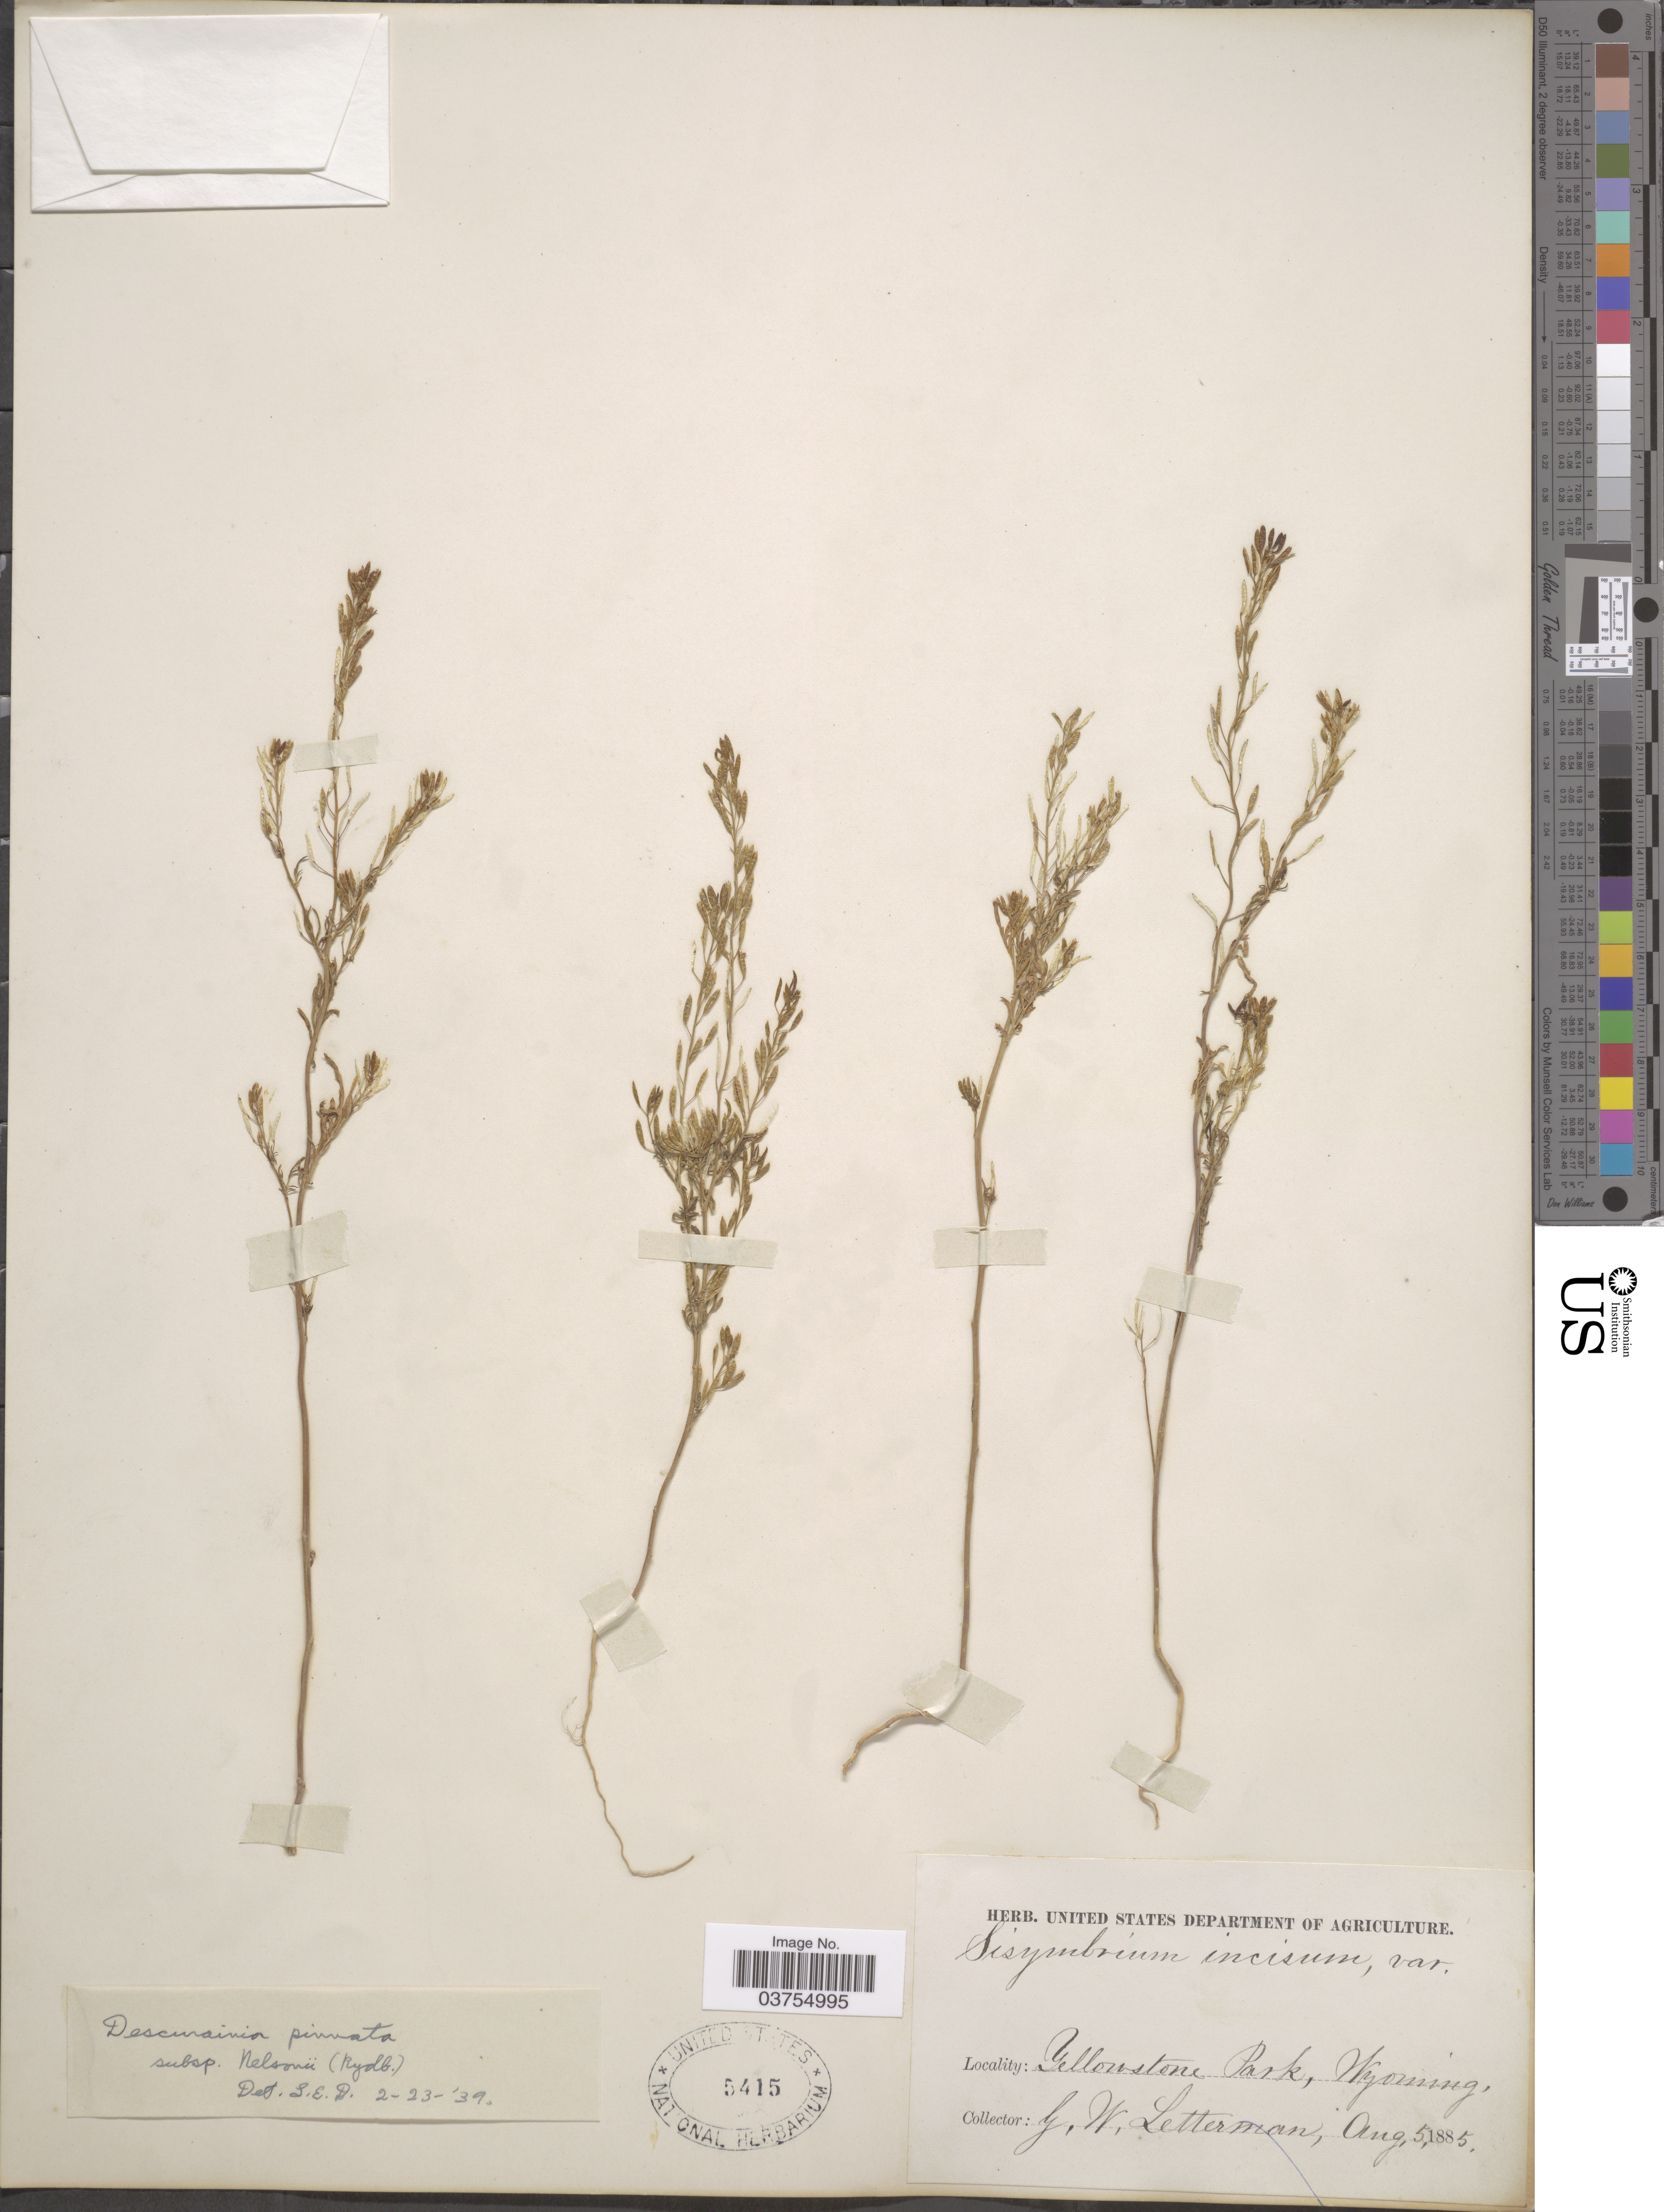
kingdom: Plantae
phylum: Tracheophyta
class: Magnoliopsida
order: Brassicales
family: Brassicaceae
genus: Descurainia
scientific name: Descurainia pinnata subsp. nelsonii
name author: (Rydb.) M. Peck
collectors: G. W. Letterman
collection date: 1885-08-05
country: United States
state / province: Wyoming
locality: Yellowstone Park.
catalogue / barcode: US 5415